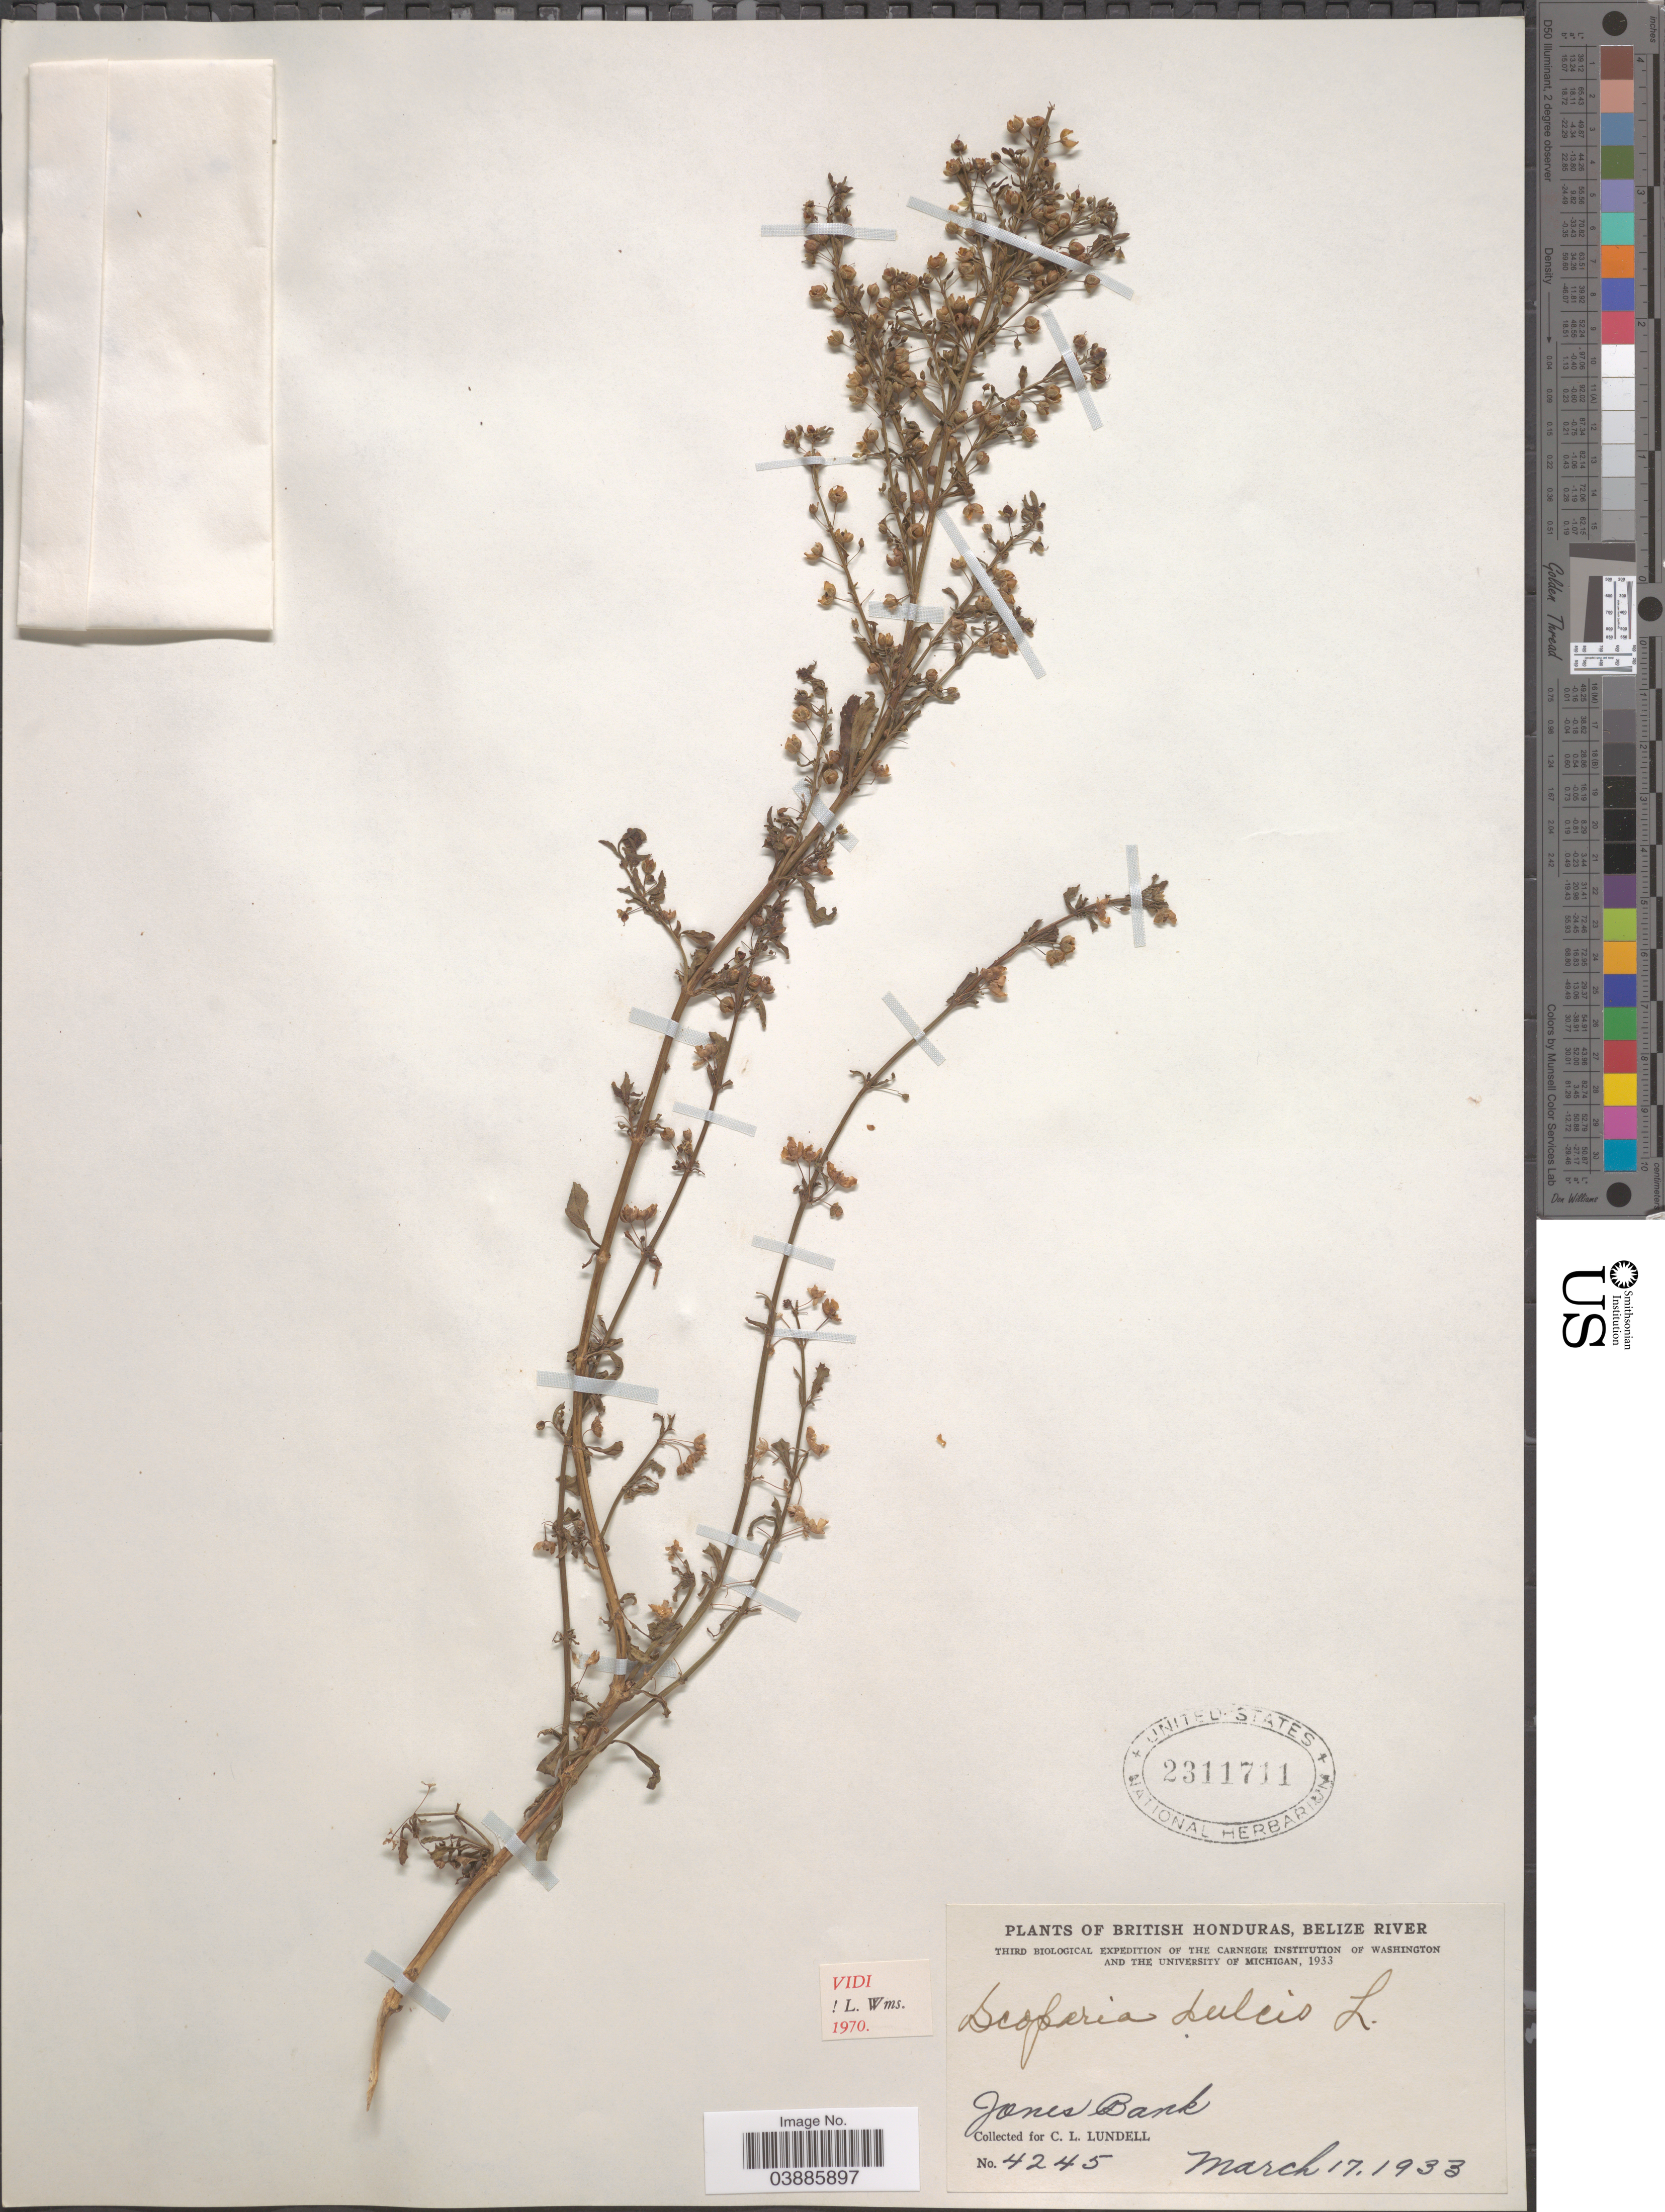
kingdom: Plantae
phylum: Tracheophyta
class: Magnoliopsida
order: Lamiales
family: Plantaginaceae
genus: Scoparia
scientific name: Scoparia dulcis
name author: L.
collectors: C. L. Lundell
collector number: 4245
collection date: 1933-03-17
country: Belize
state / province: Belize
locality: British Honduras, Belize River. Jones Bank.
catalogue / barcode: US 2311711